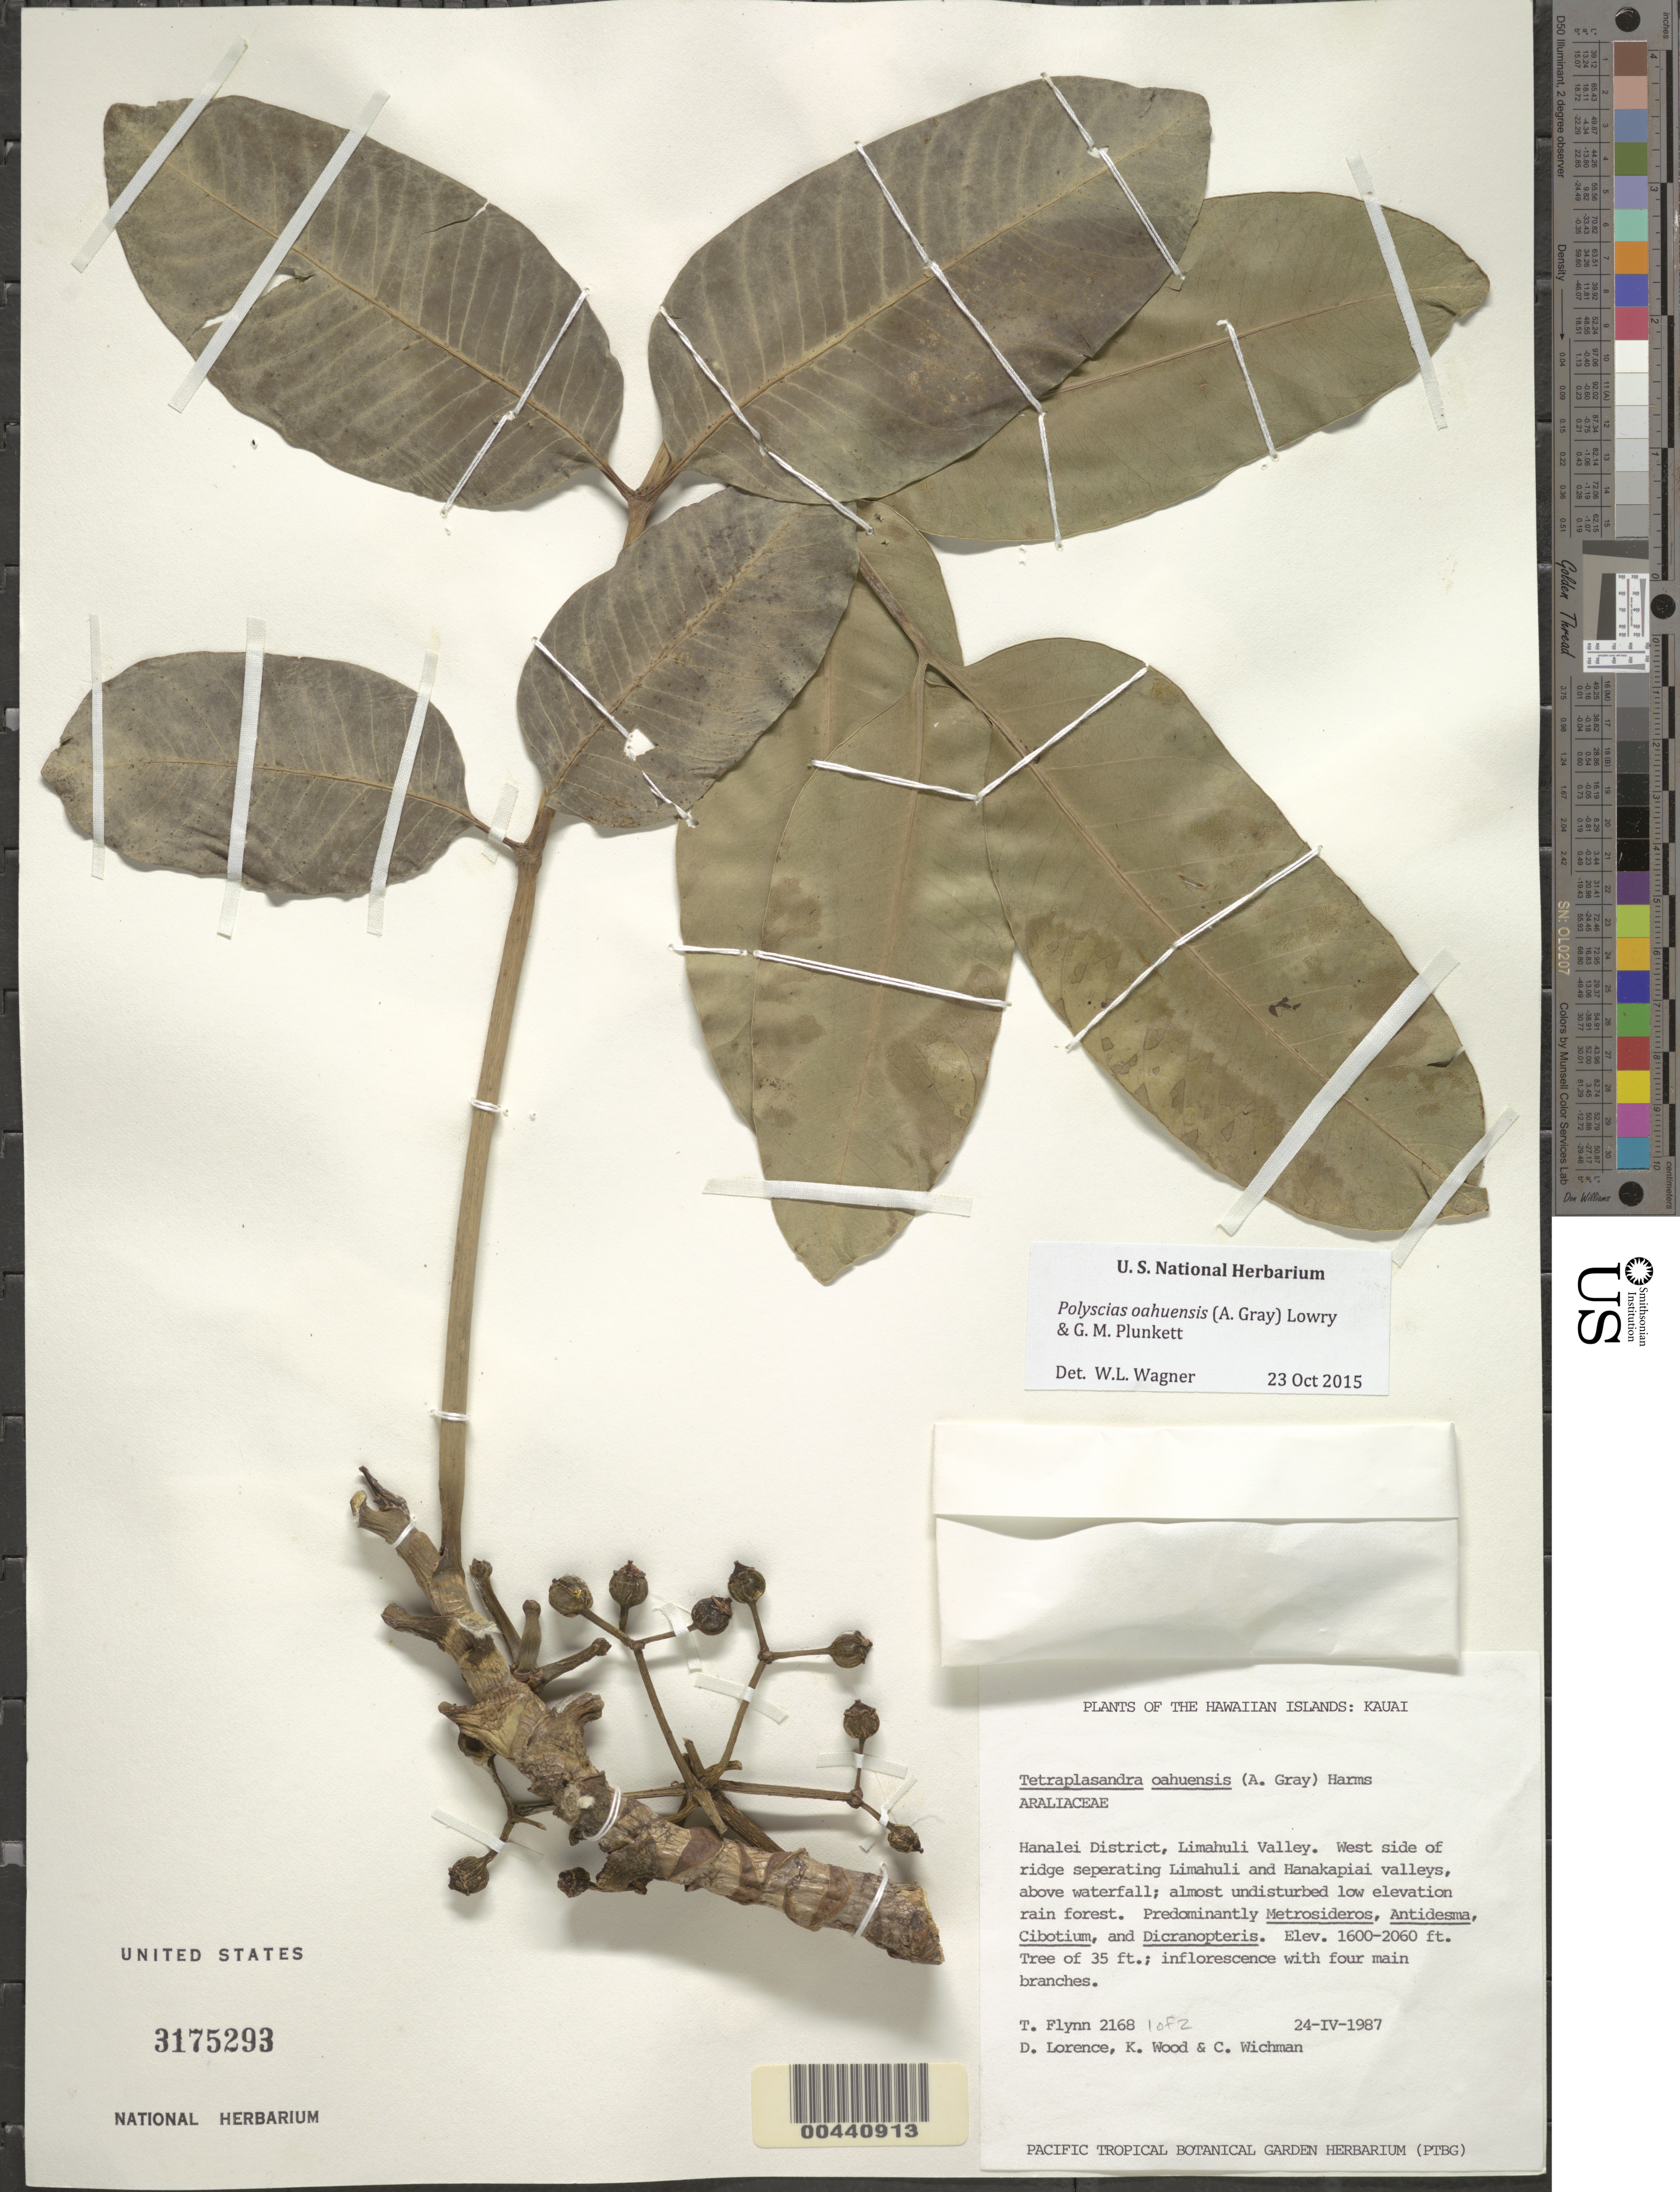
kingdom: Plantae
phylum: Tracheophyta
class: Magnoliopsida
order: Apiales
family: Araliaceae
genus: Polyscias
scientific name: Polyscias oahuensis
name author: (A. Gray) Lowry & G. M. Plunkett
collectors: T. W. Flynn, D. Lorence, K. Wood & C. Wichman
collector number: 2168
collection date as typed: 24 Apr 1987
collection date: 1987-04-24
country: United States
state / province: Hawaii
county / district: Kauai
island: Kaua'i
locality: Hanalei District, Limahuli Valley. West side of ridge separating Limahuli and Hanakapiai valleys, above waterfall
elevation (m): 488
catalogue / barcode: US 3175293